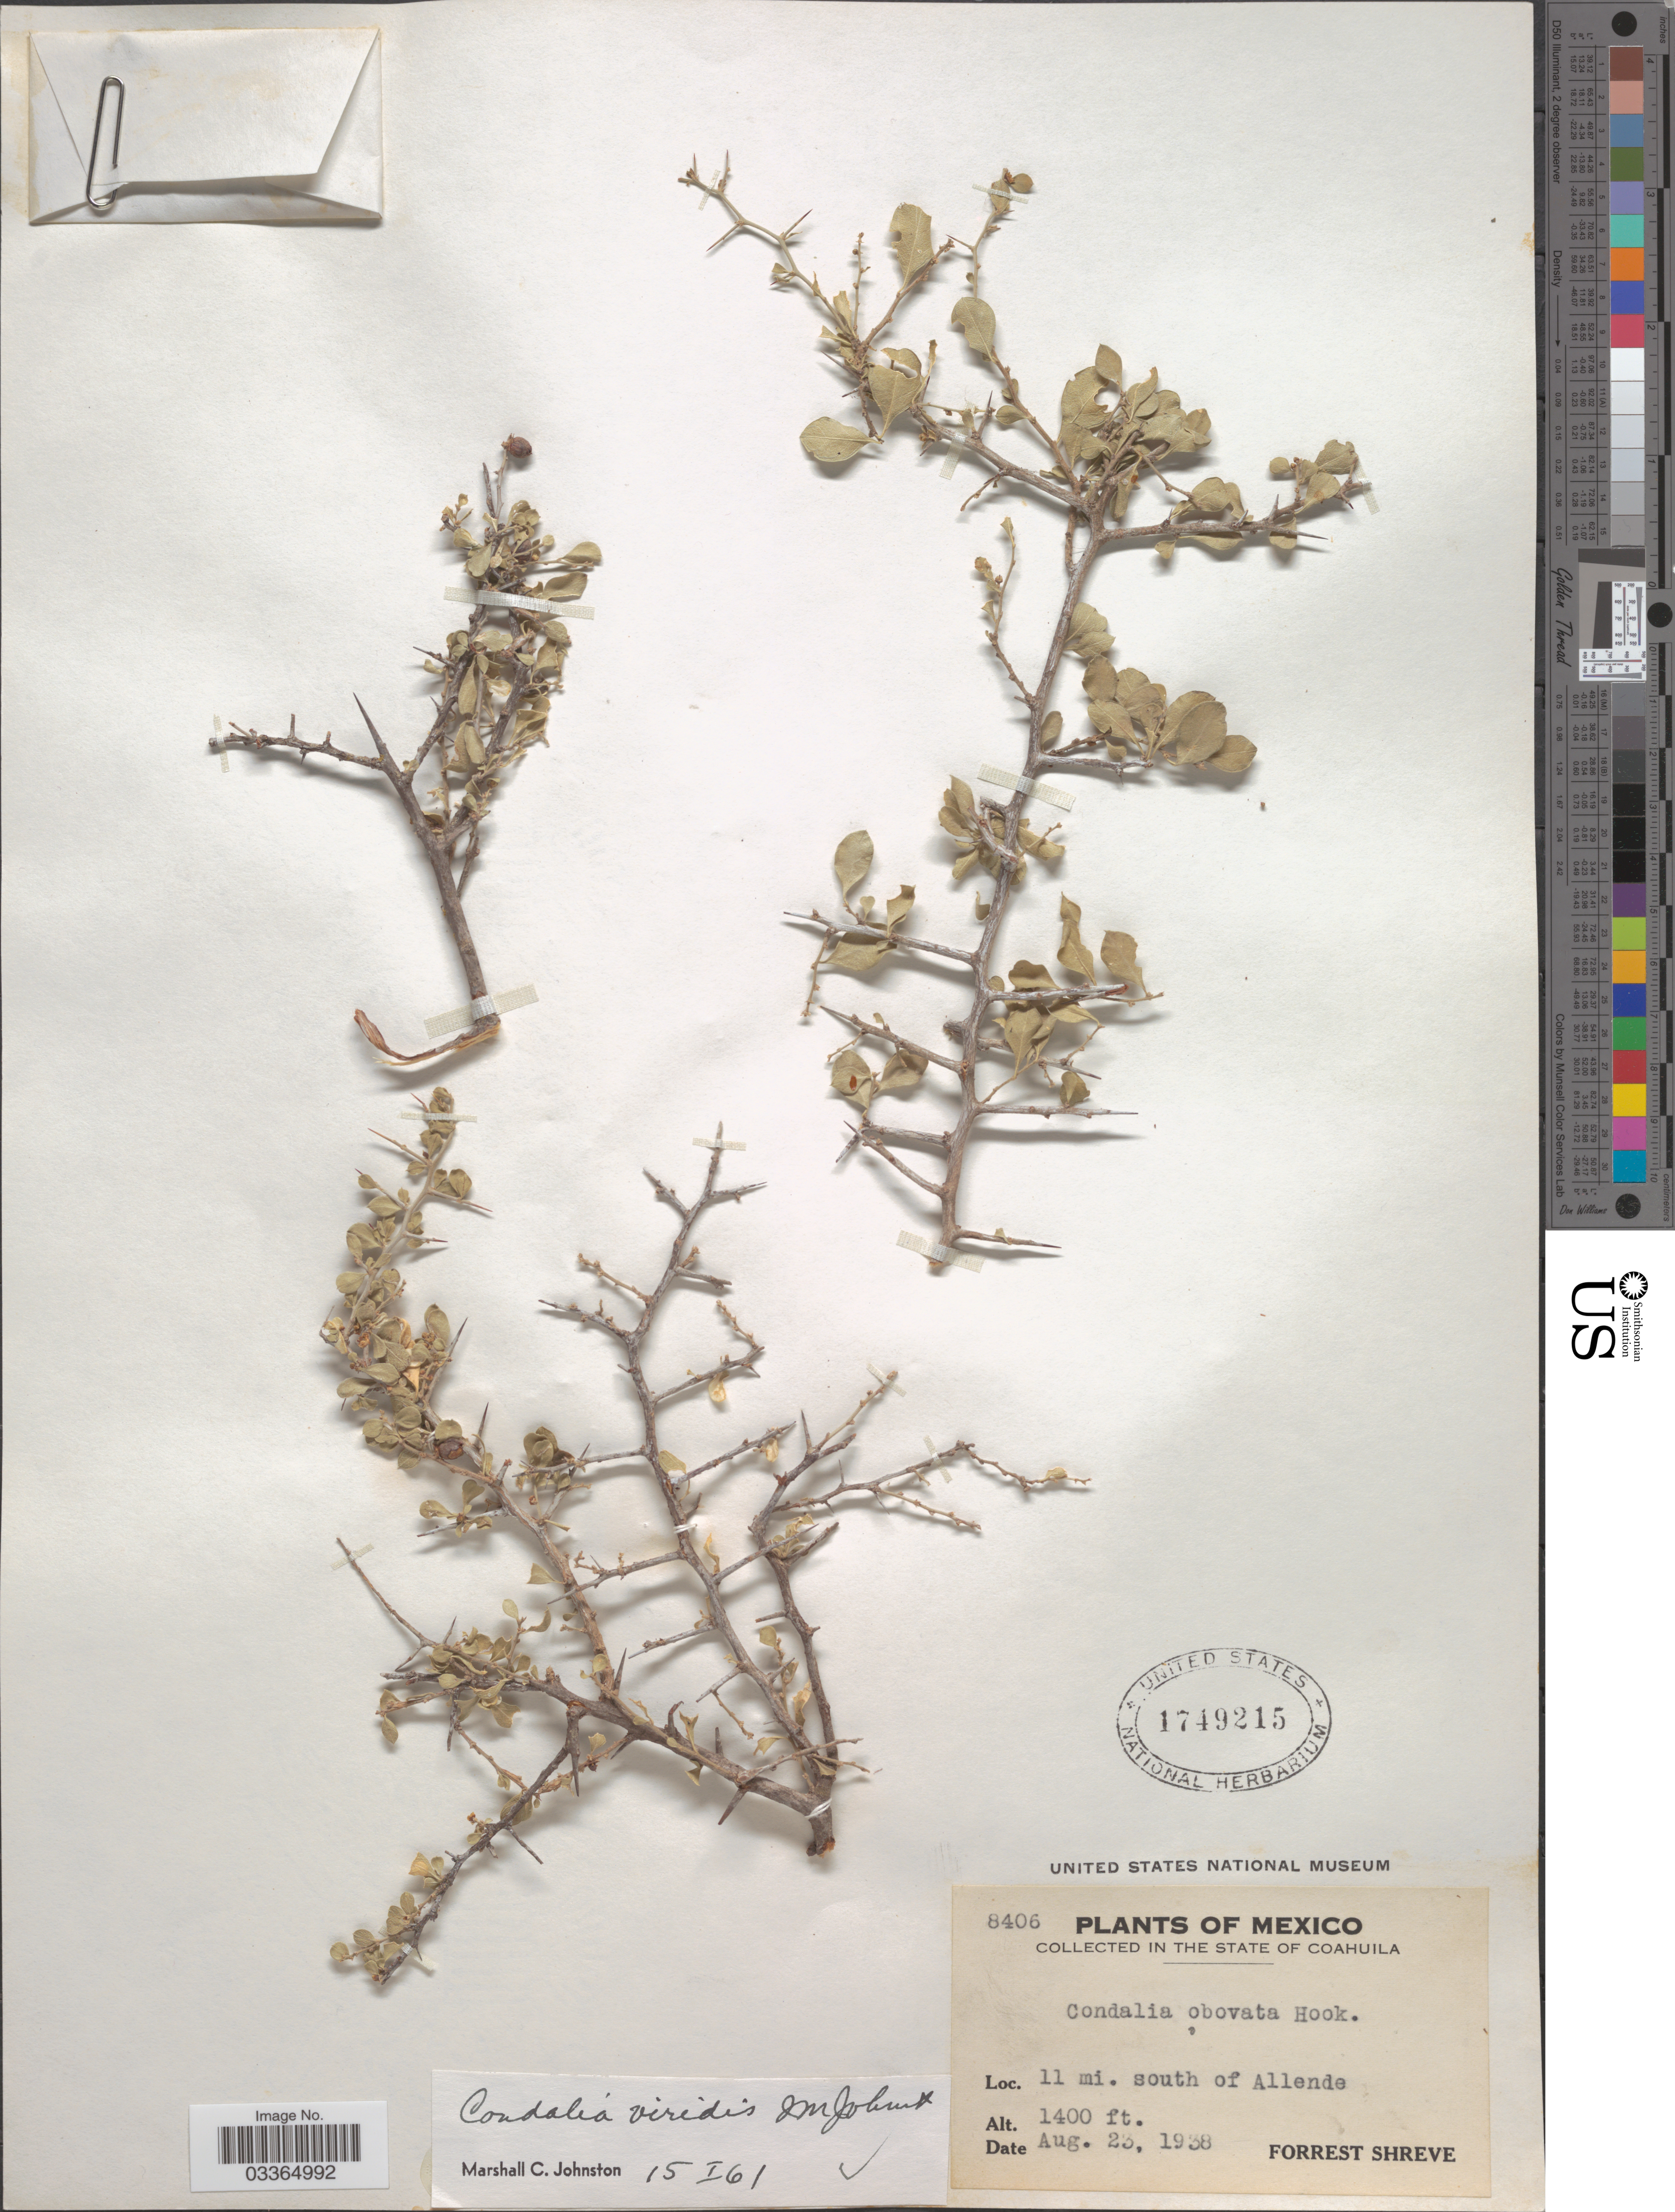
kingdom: Plantae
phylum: Tracheophyta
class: Magnoliopsida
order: Rosales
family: Rhamnaceae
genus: Condalia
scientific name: Condalia viridis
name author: I.M. Johnst.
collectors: F. Shreve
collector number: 8406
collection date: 1938-08-23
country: Mexico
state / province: Coahuila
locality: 11 mi. south of Allende.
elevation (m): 427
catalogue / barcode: US 1749215